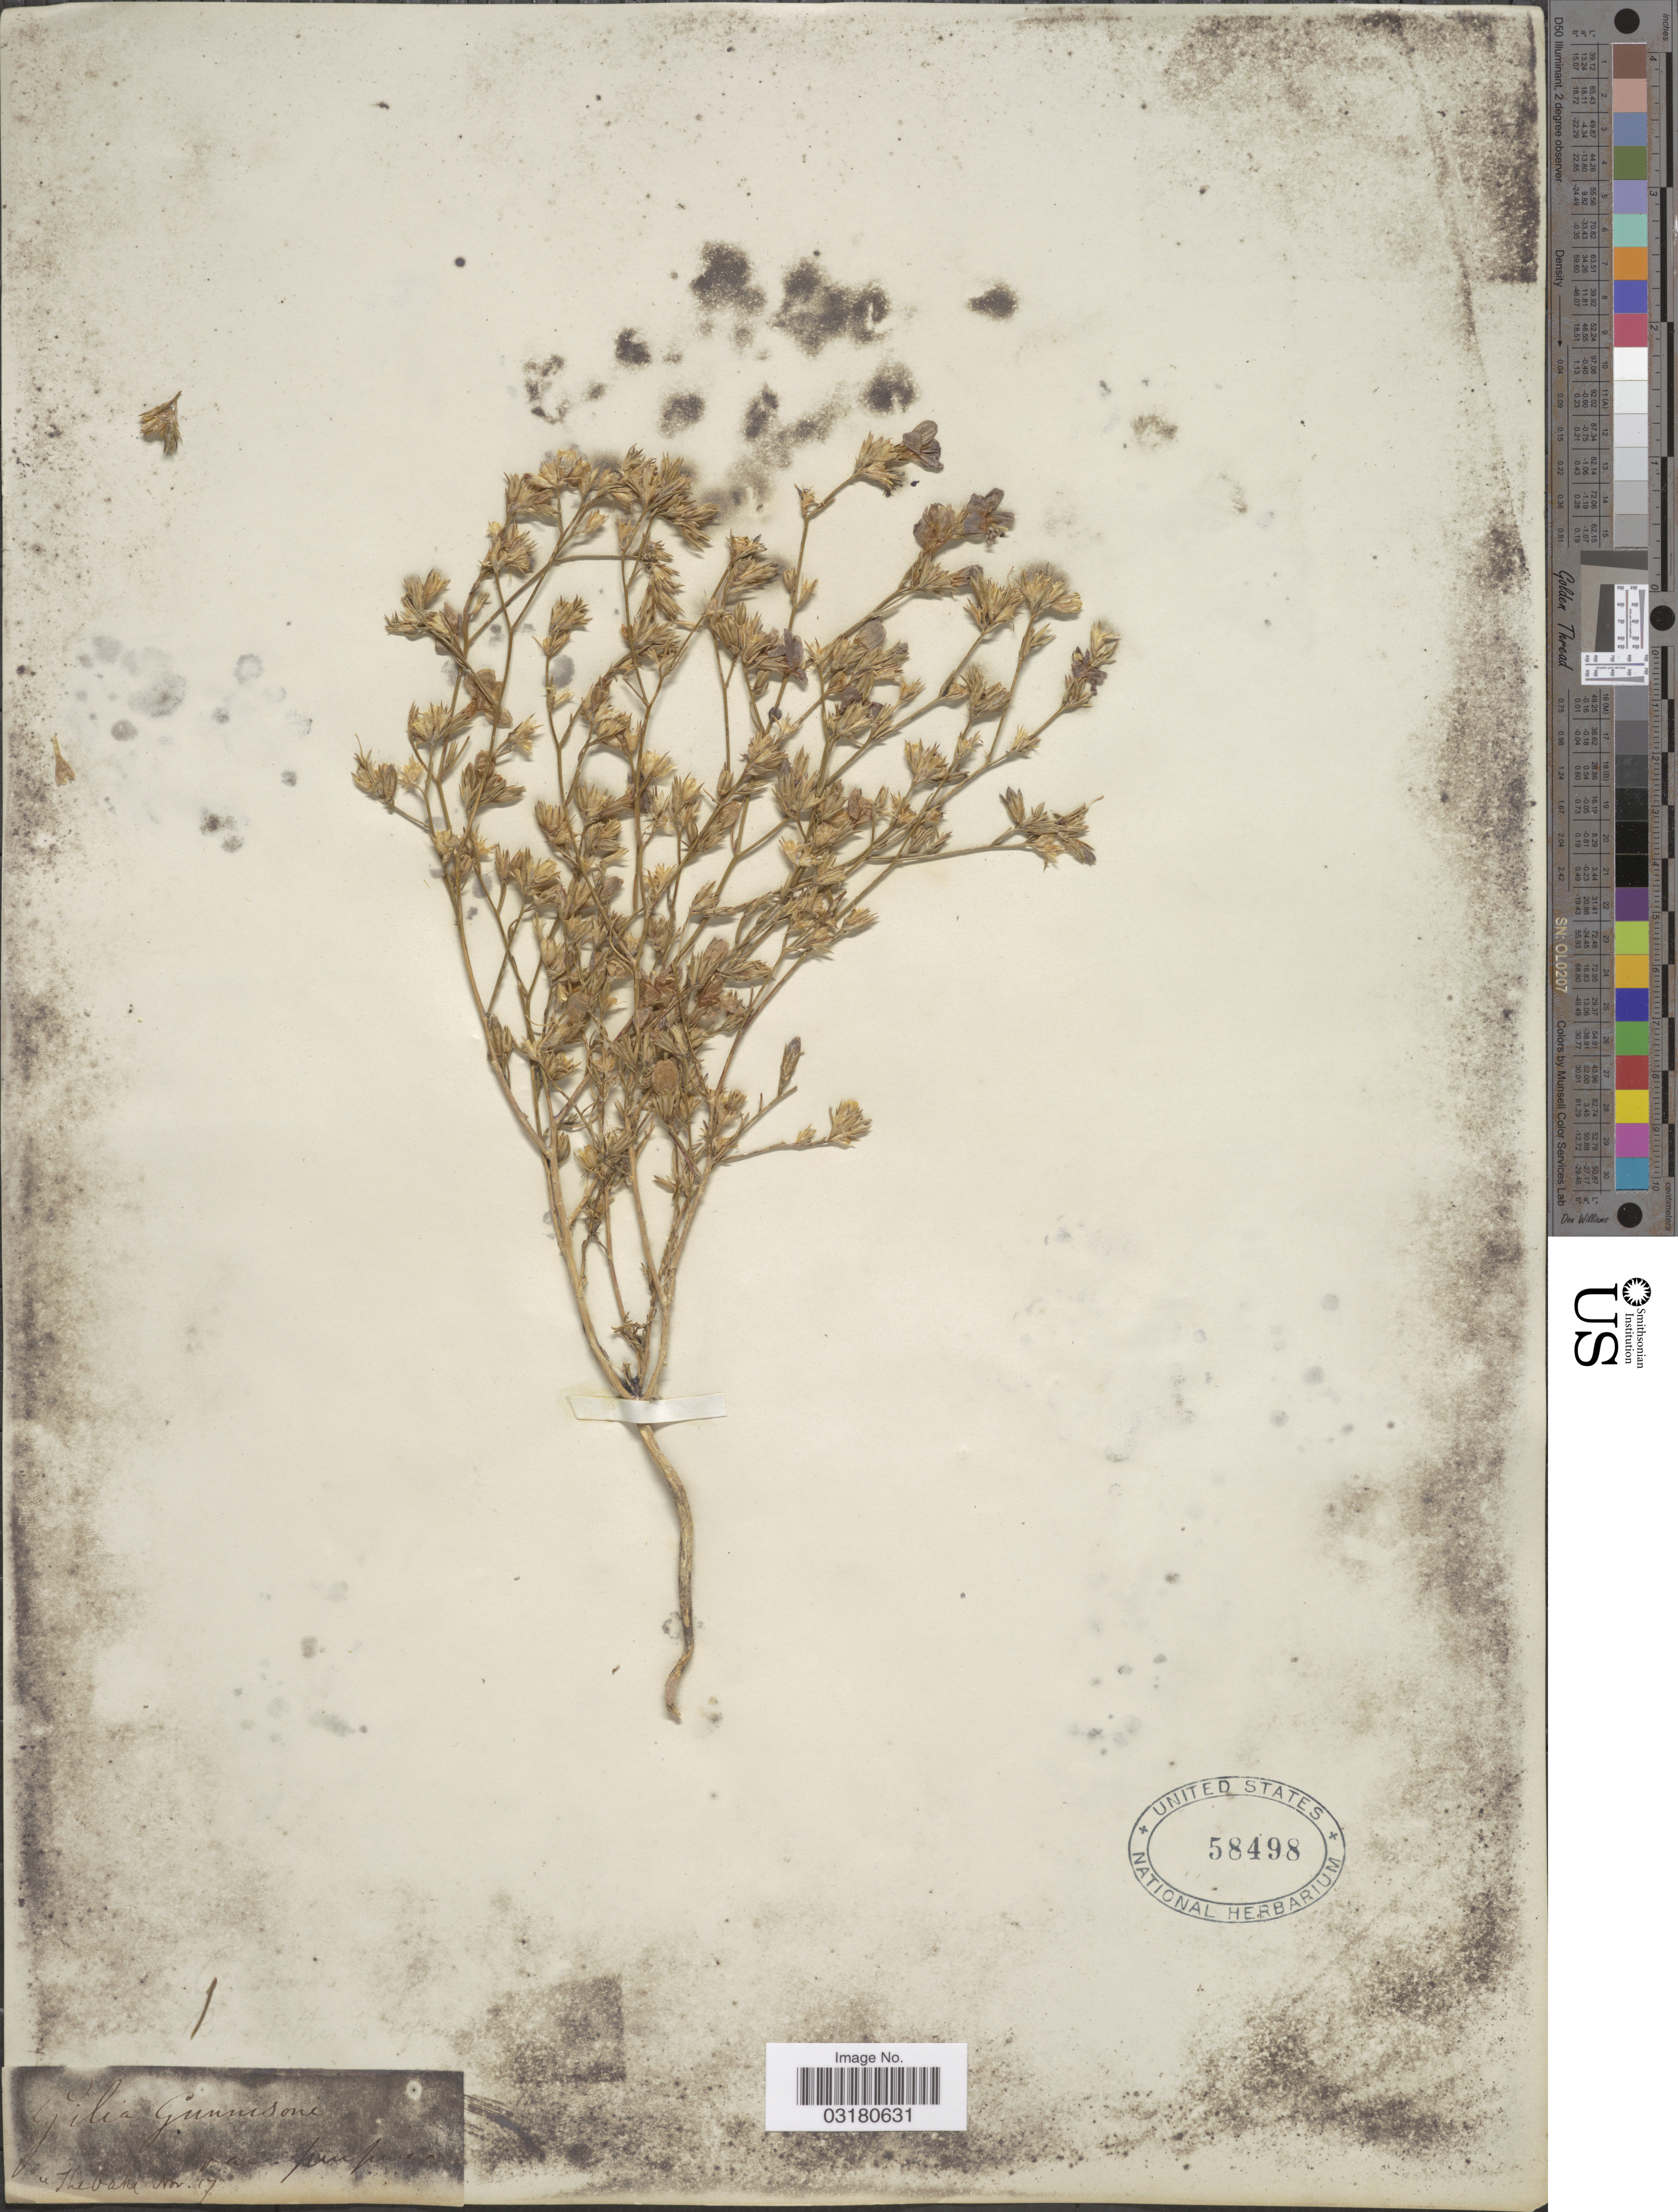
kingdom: Plantae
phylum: Tracheophyta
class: Magnoliopsida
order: Ericales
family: Polemoniaceae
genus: Eriastrum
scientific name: Eriastrum sp.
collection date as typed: Transcribed d/m/y: /11/17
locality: The Bake. [interpreted]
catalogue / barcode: US 58498